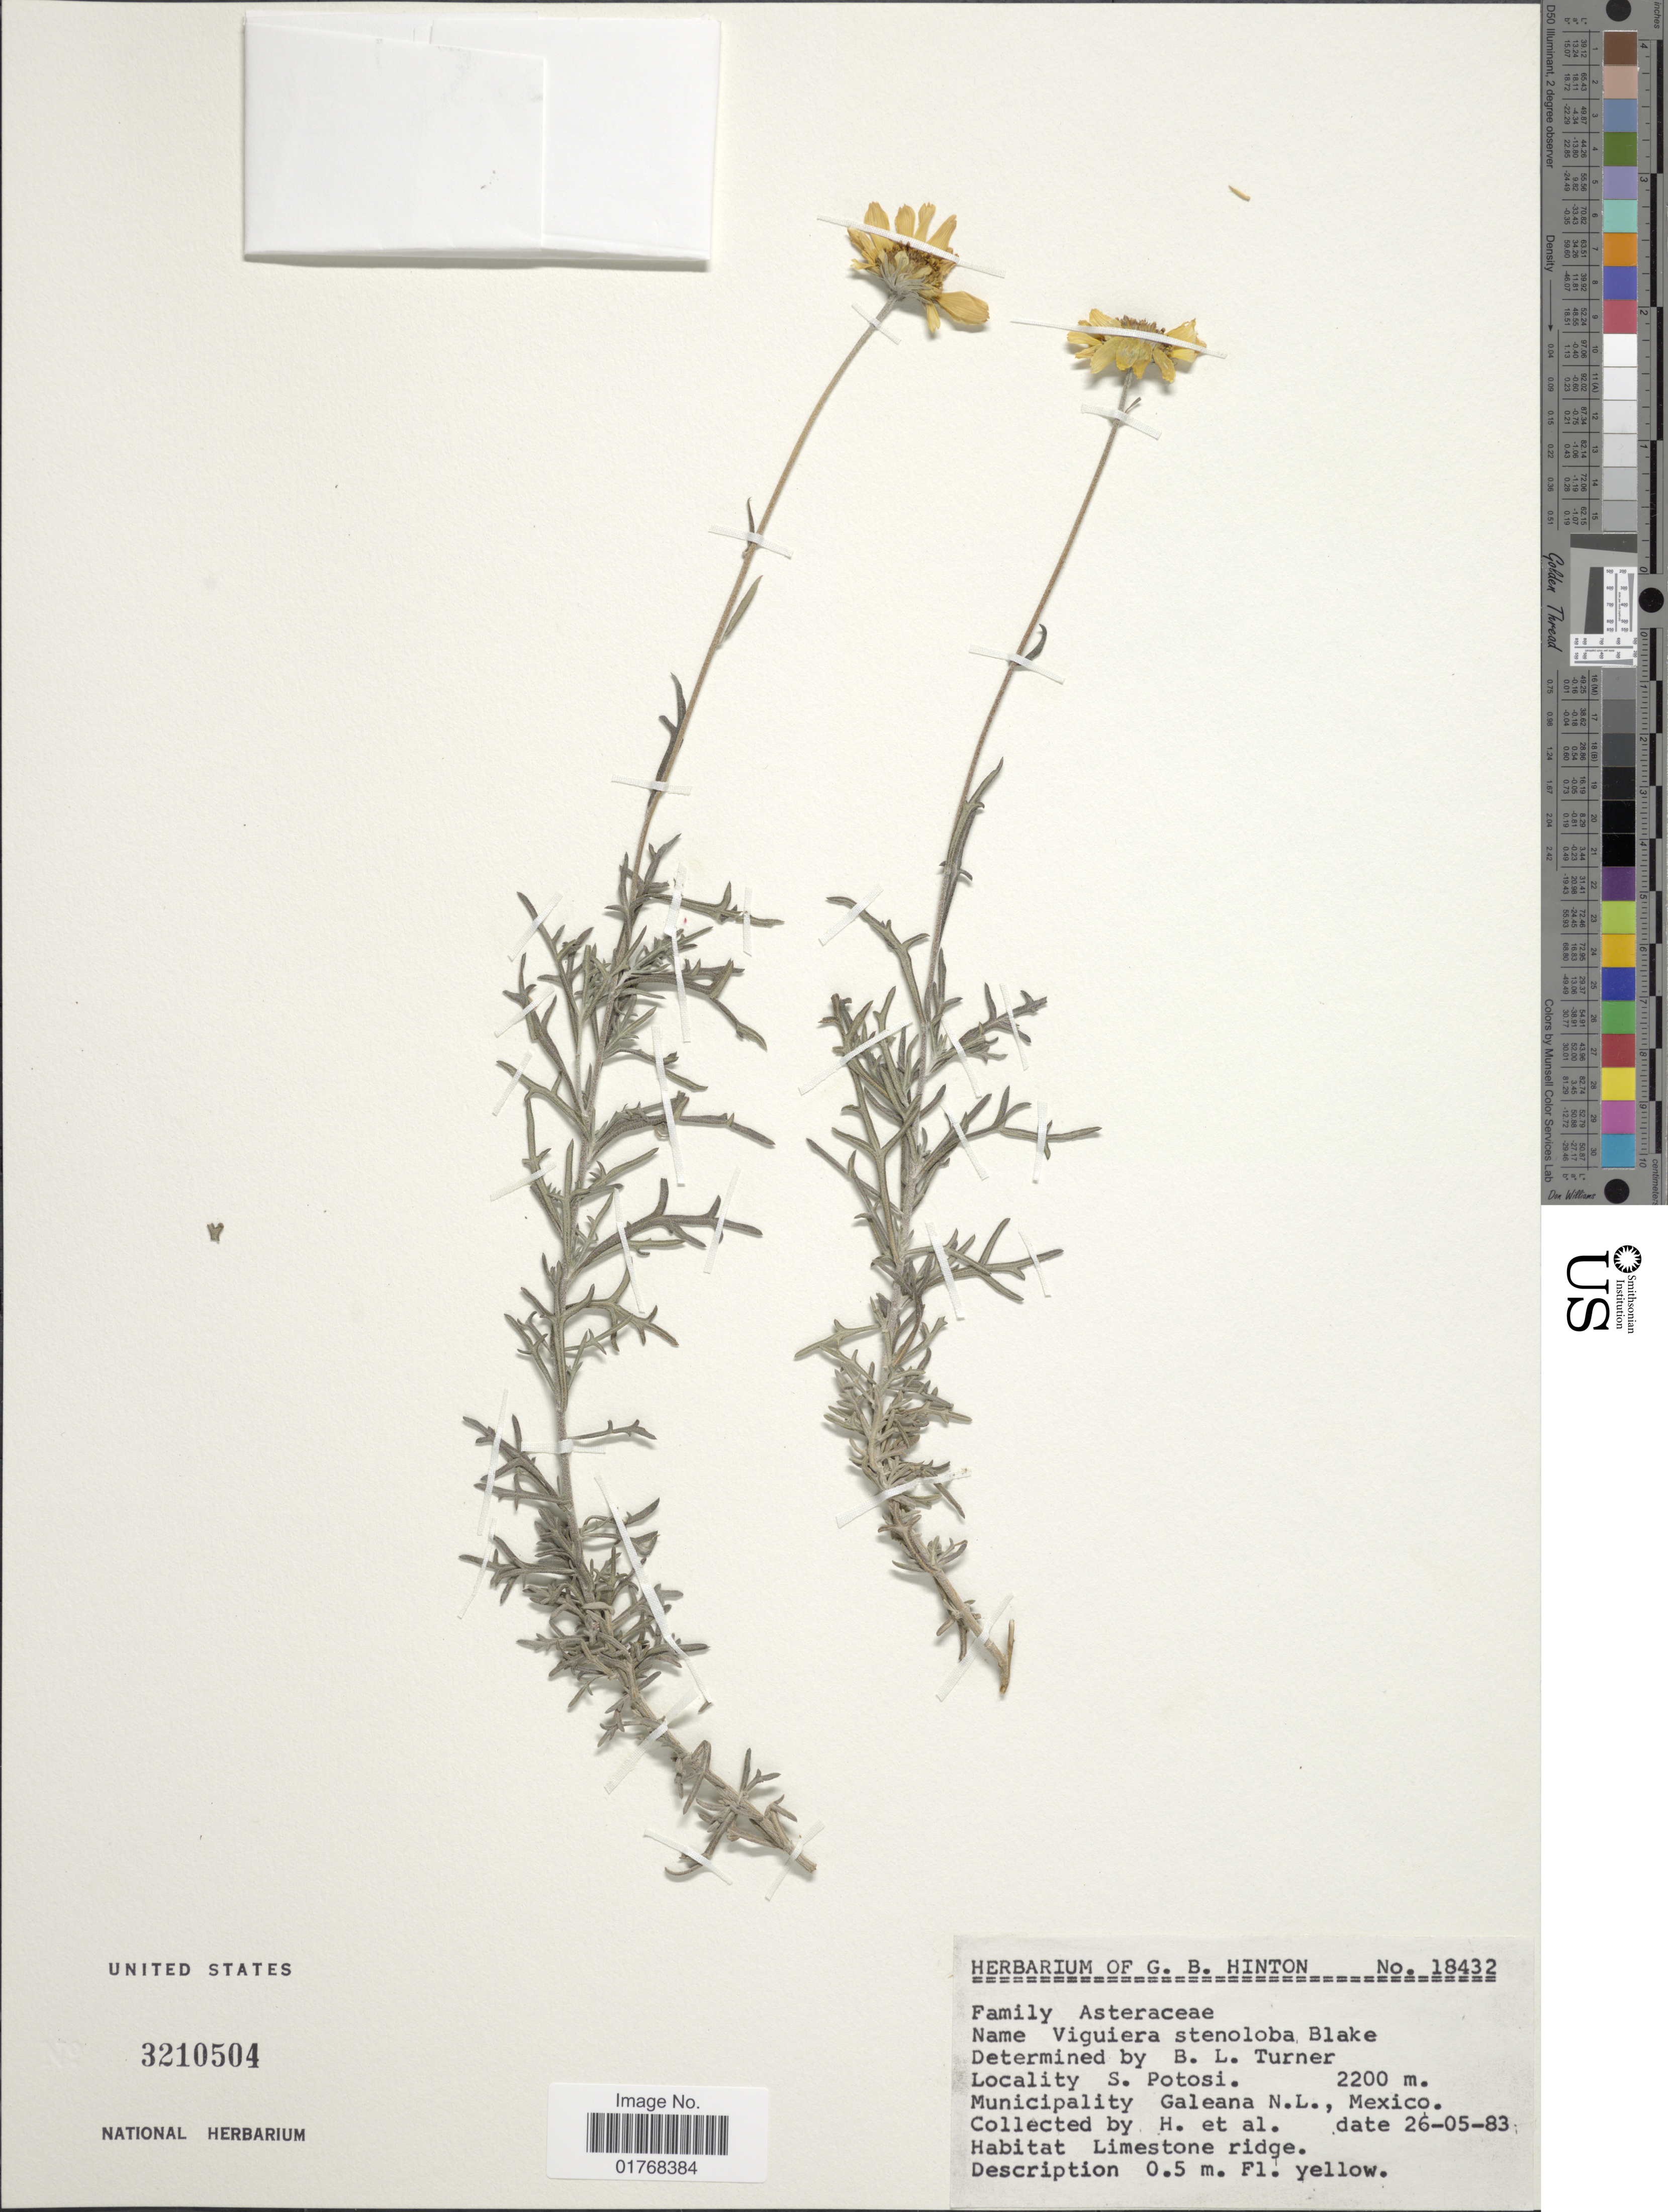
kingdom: Plantae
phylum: Tracheophyta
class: Magnoliopsida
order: Asterales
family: Asteraceae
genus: Viguiera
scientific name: Viguiera stenoloba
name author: S.F. Blake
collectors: G. B. Hinton & et al.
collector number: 18432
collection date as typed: Transcribed d/m/y: 26/5/83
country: Mexico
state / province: Nuevo León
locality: S. Potosi, Municpality Galeana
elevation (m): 2200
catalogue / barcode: US 3210504